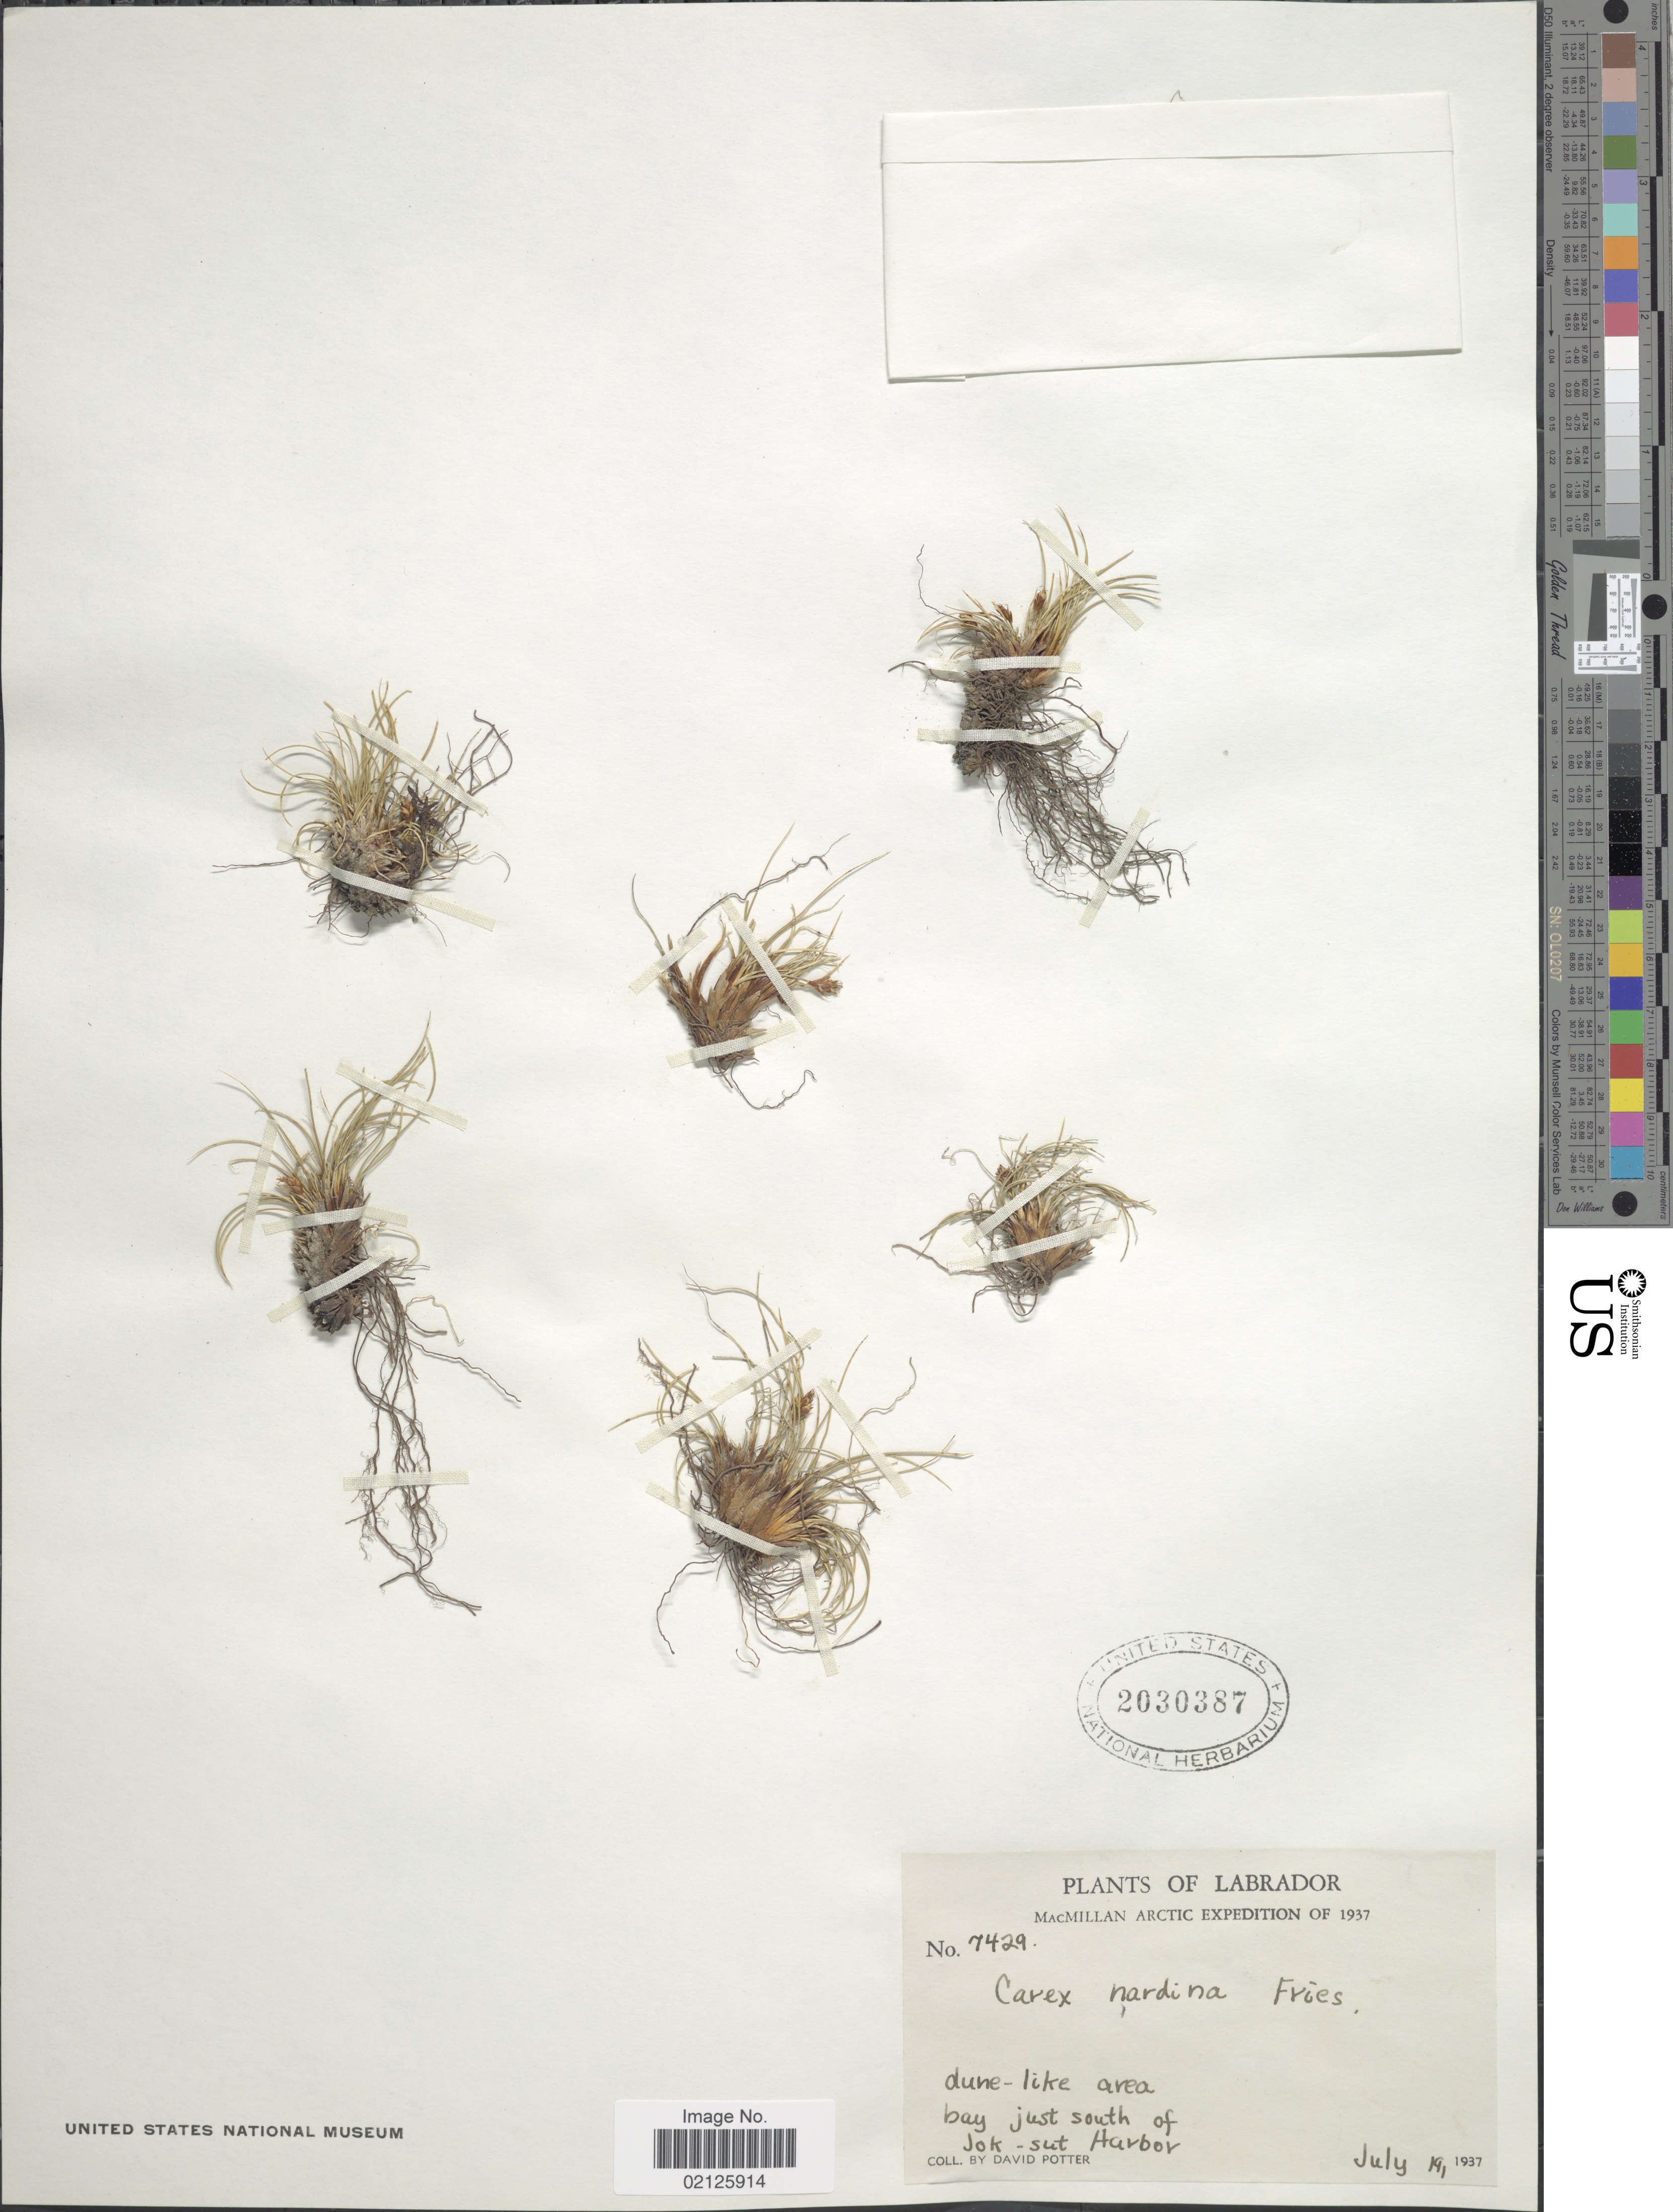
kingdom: Plantae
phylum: Tracheophyta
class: Liliopsida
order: Poales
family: Cyperaceae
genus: Carex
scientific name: Carex nardina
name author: (Hornem.) Fr.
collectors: D. Potter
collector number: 7429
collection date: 1937-07-19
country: Canada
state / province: Newfoundland and Labrador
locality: Labrador, macMillan Arctic, Dune-like area bay just south of Jok-Sut Harbor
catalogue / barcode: US 2030387